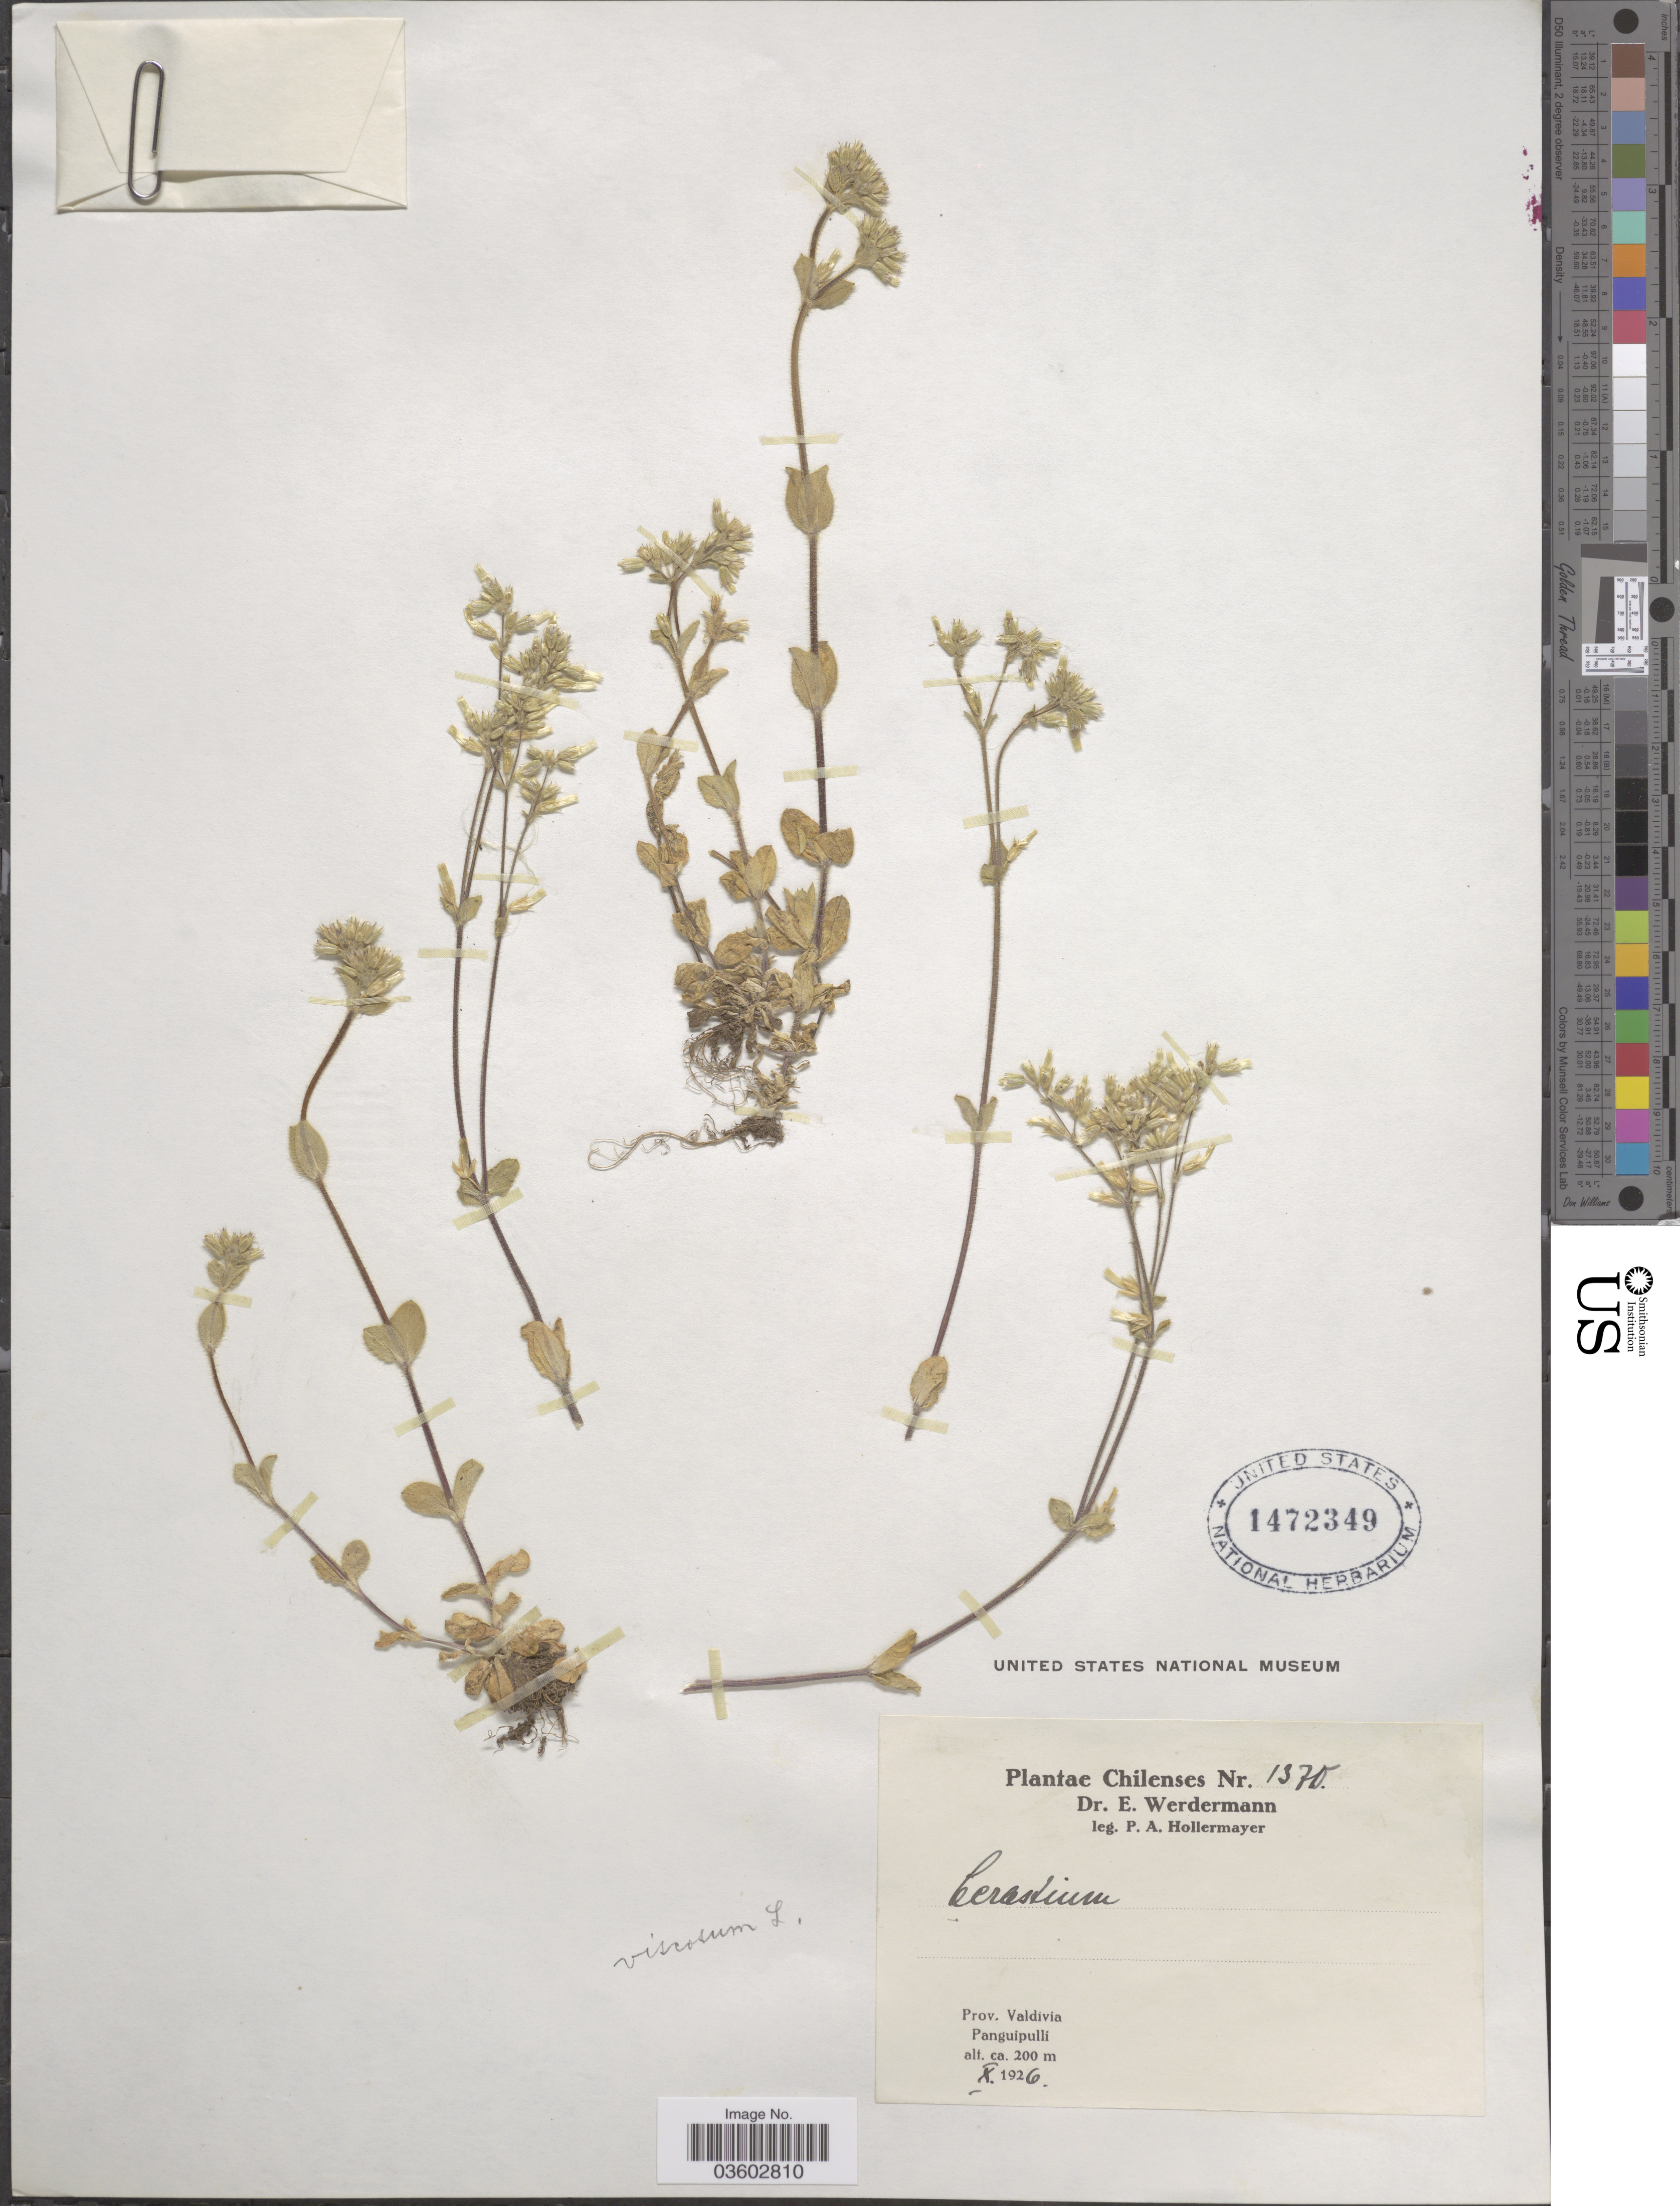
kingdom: Plantae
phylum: Tracheophyta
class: Magnoliopsida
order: Caryophyllales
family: Caryophyllaceae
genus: Cerastium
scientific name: Cerastium viscosum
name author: L.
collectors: P. Hollermayer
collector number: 1370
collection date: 1926-10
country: Chile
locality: Prov. Valdivia. Panguipulli.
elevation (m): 200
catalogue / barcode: US 1472349